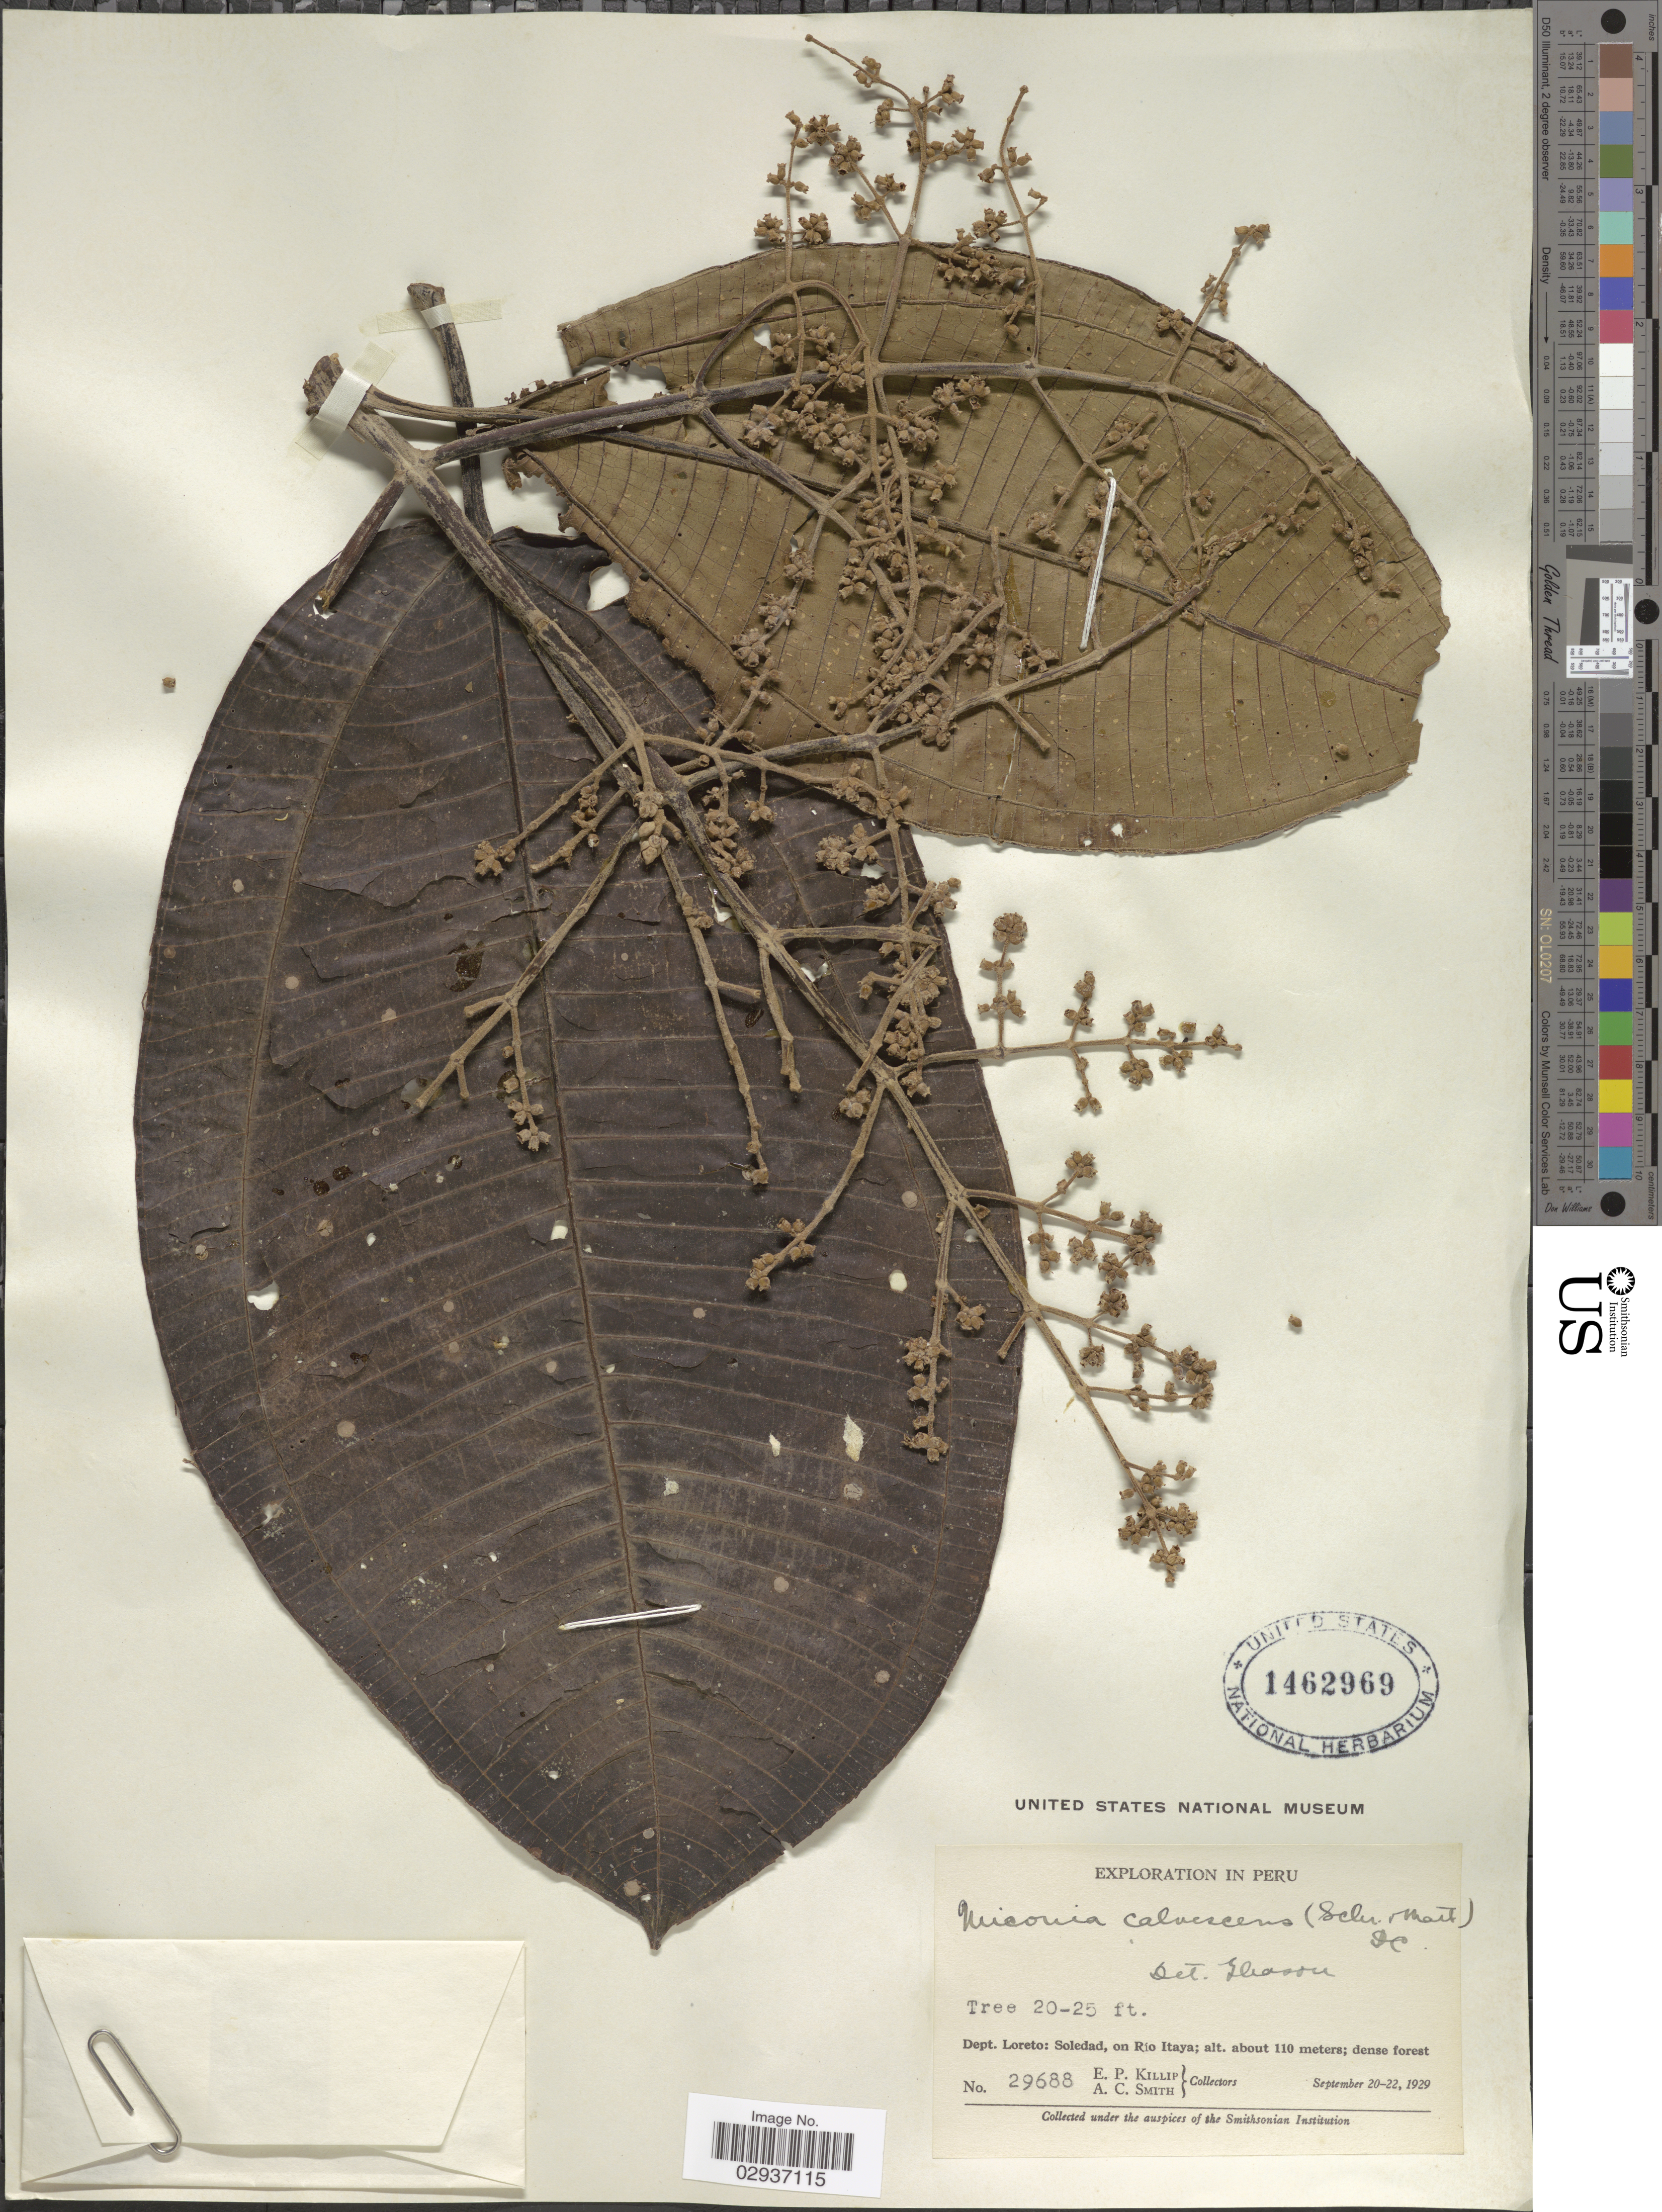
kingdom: Plantae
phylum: Tracheophyta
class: Magnoliopsida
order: Myrtales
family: Melastomataceae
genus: Miconia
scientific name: Miconia calvescens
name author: DC.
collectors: E. P. Killip & A. C. Smith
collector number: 29688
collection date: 1929-09-20/1929-09-22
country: Peru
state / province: Loreto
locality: Dept. Loreto: Soledad, on Río Itaya.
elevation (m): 110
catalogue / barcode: US 1462969